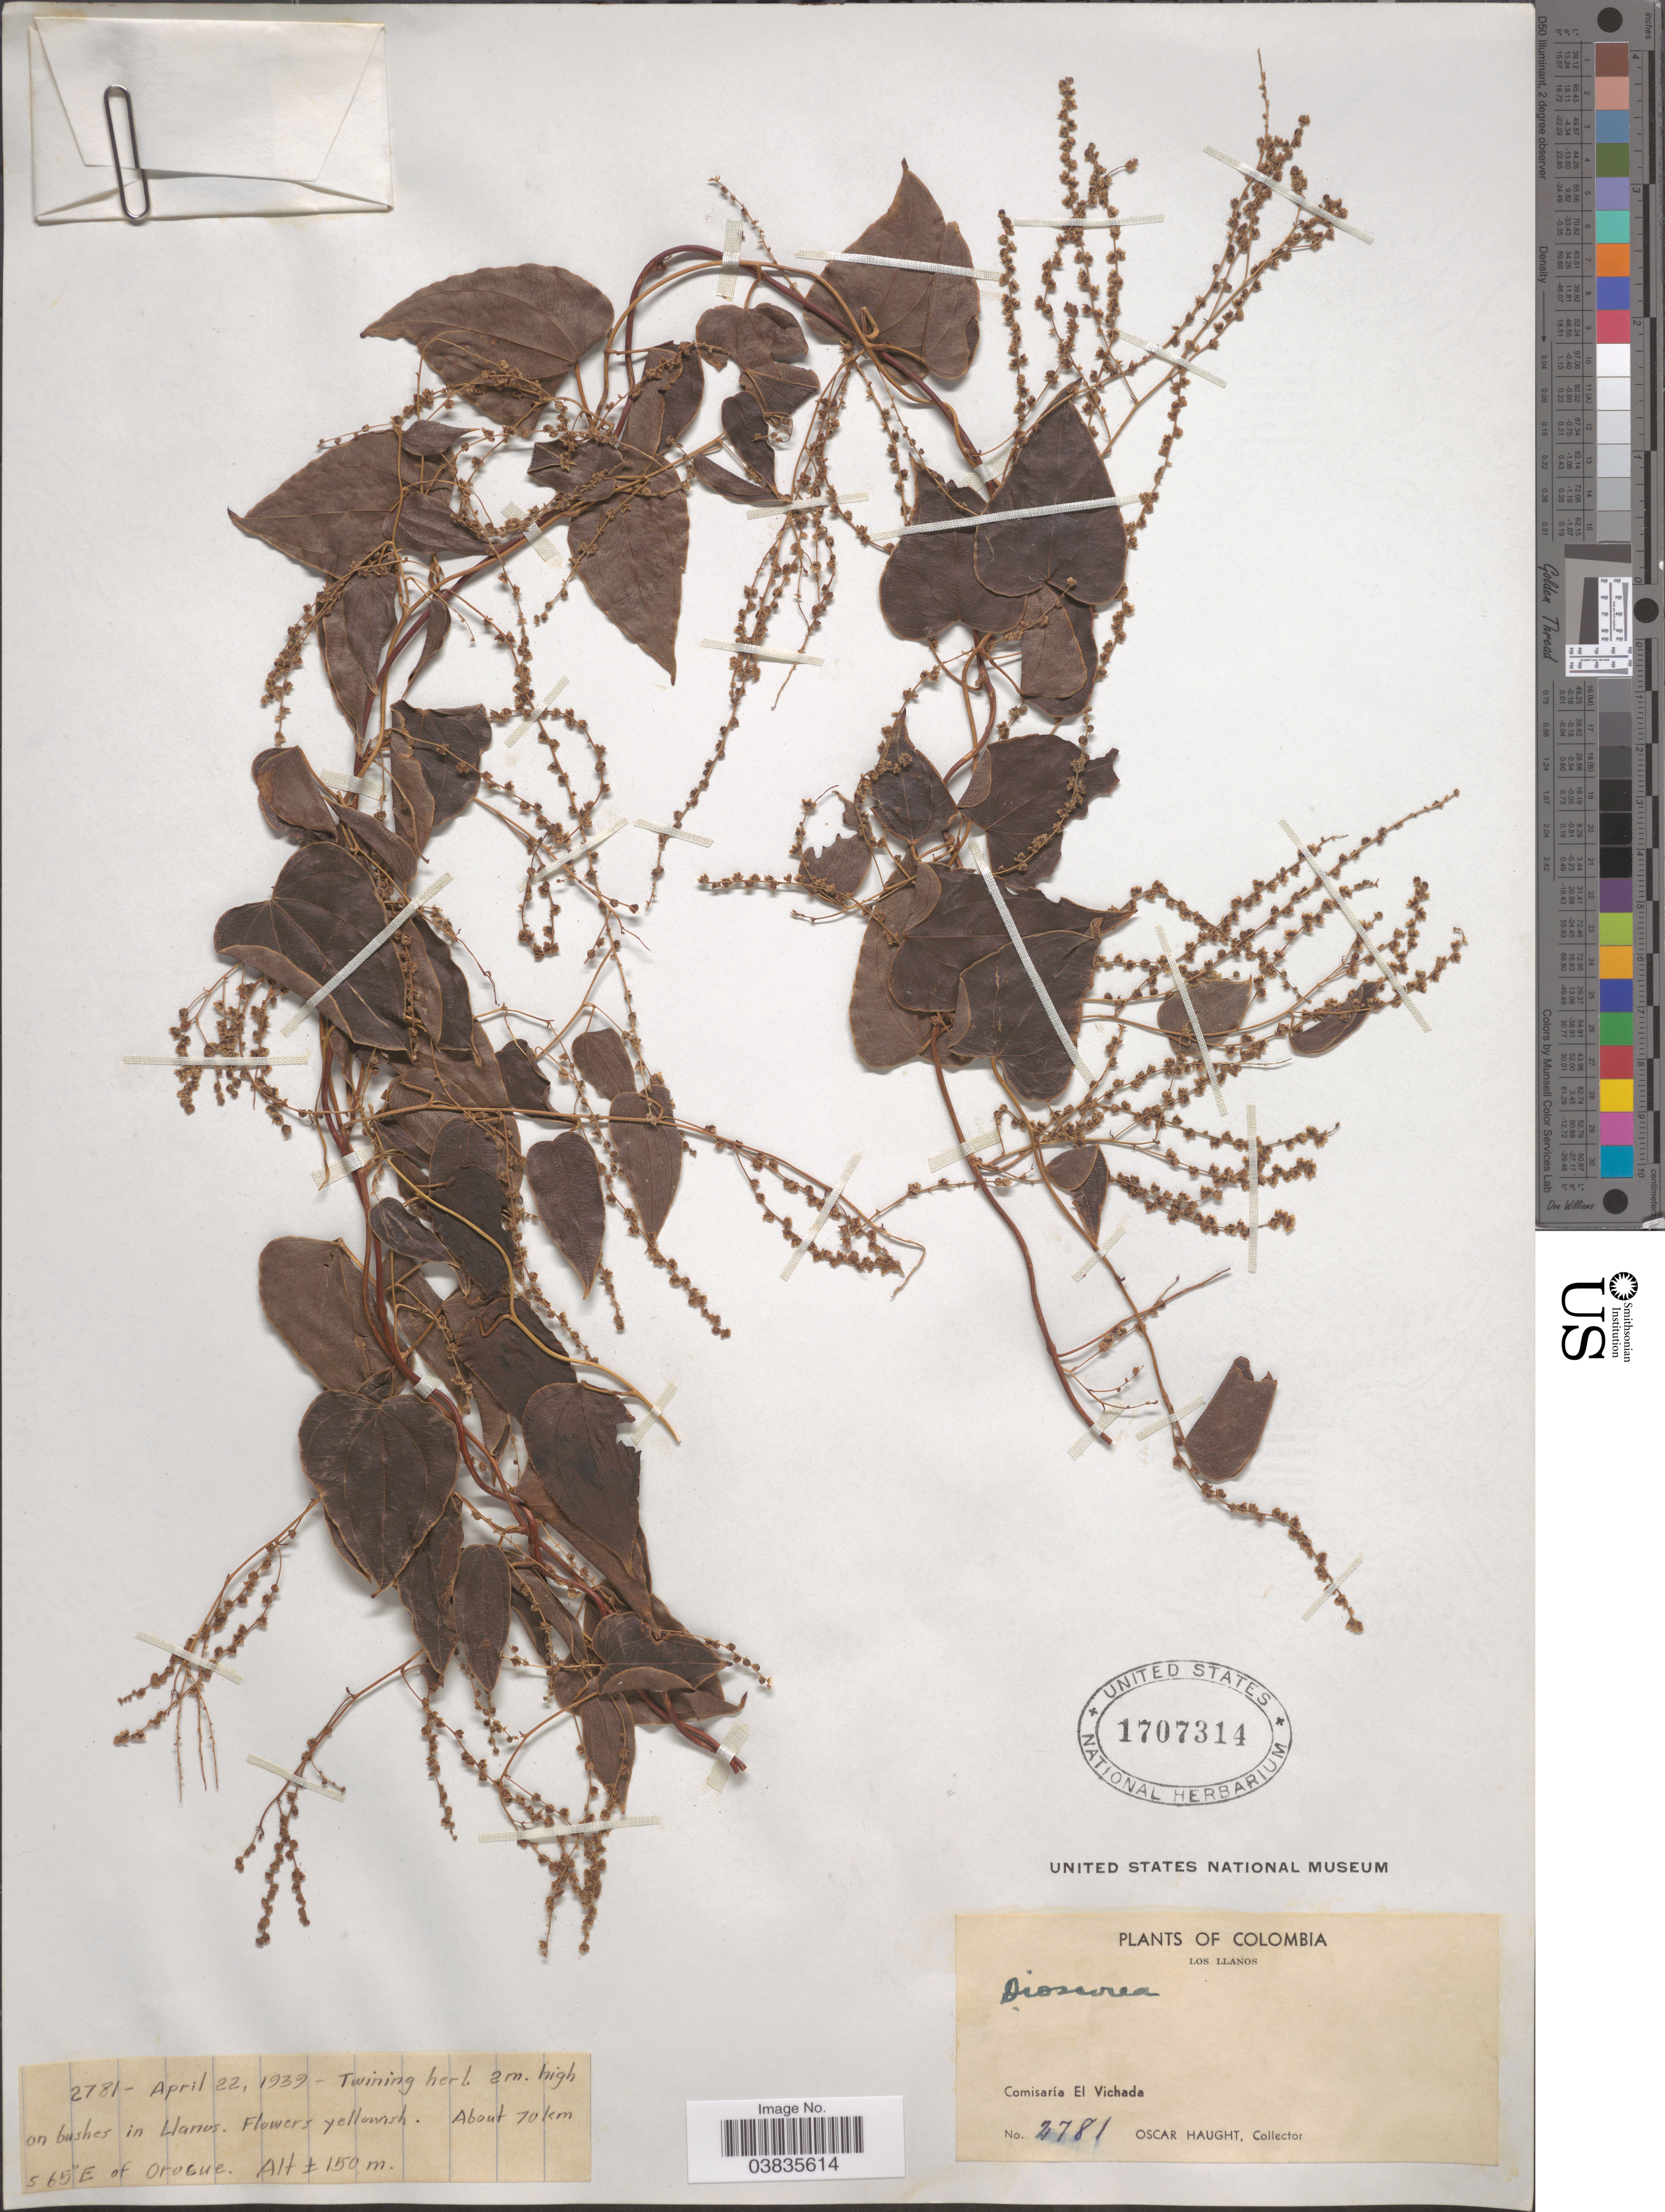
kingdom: Plantae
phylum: Tracheophyta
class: Liliopsida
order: Dioscoreales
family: Dioscoreaceae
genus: Dioscorea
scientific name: Dioscorea sp.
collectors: O. L. Haught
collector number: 2781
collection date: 1939-04-22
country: Colombia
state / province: Vichada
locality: About 70 km S 65º E of Orocue. Los Llanos. Comisaría El Vichada.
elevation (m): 150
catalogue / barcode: US 1707314